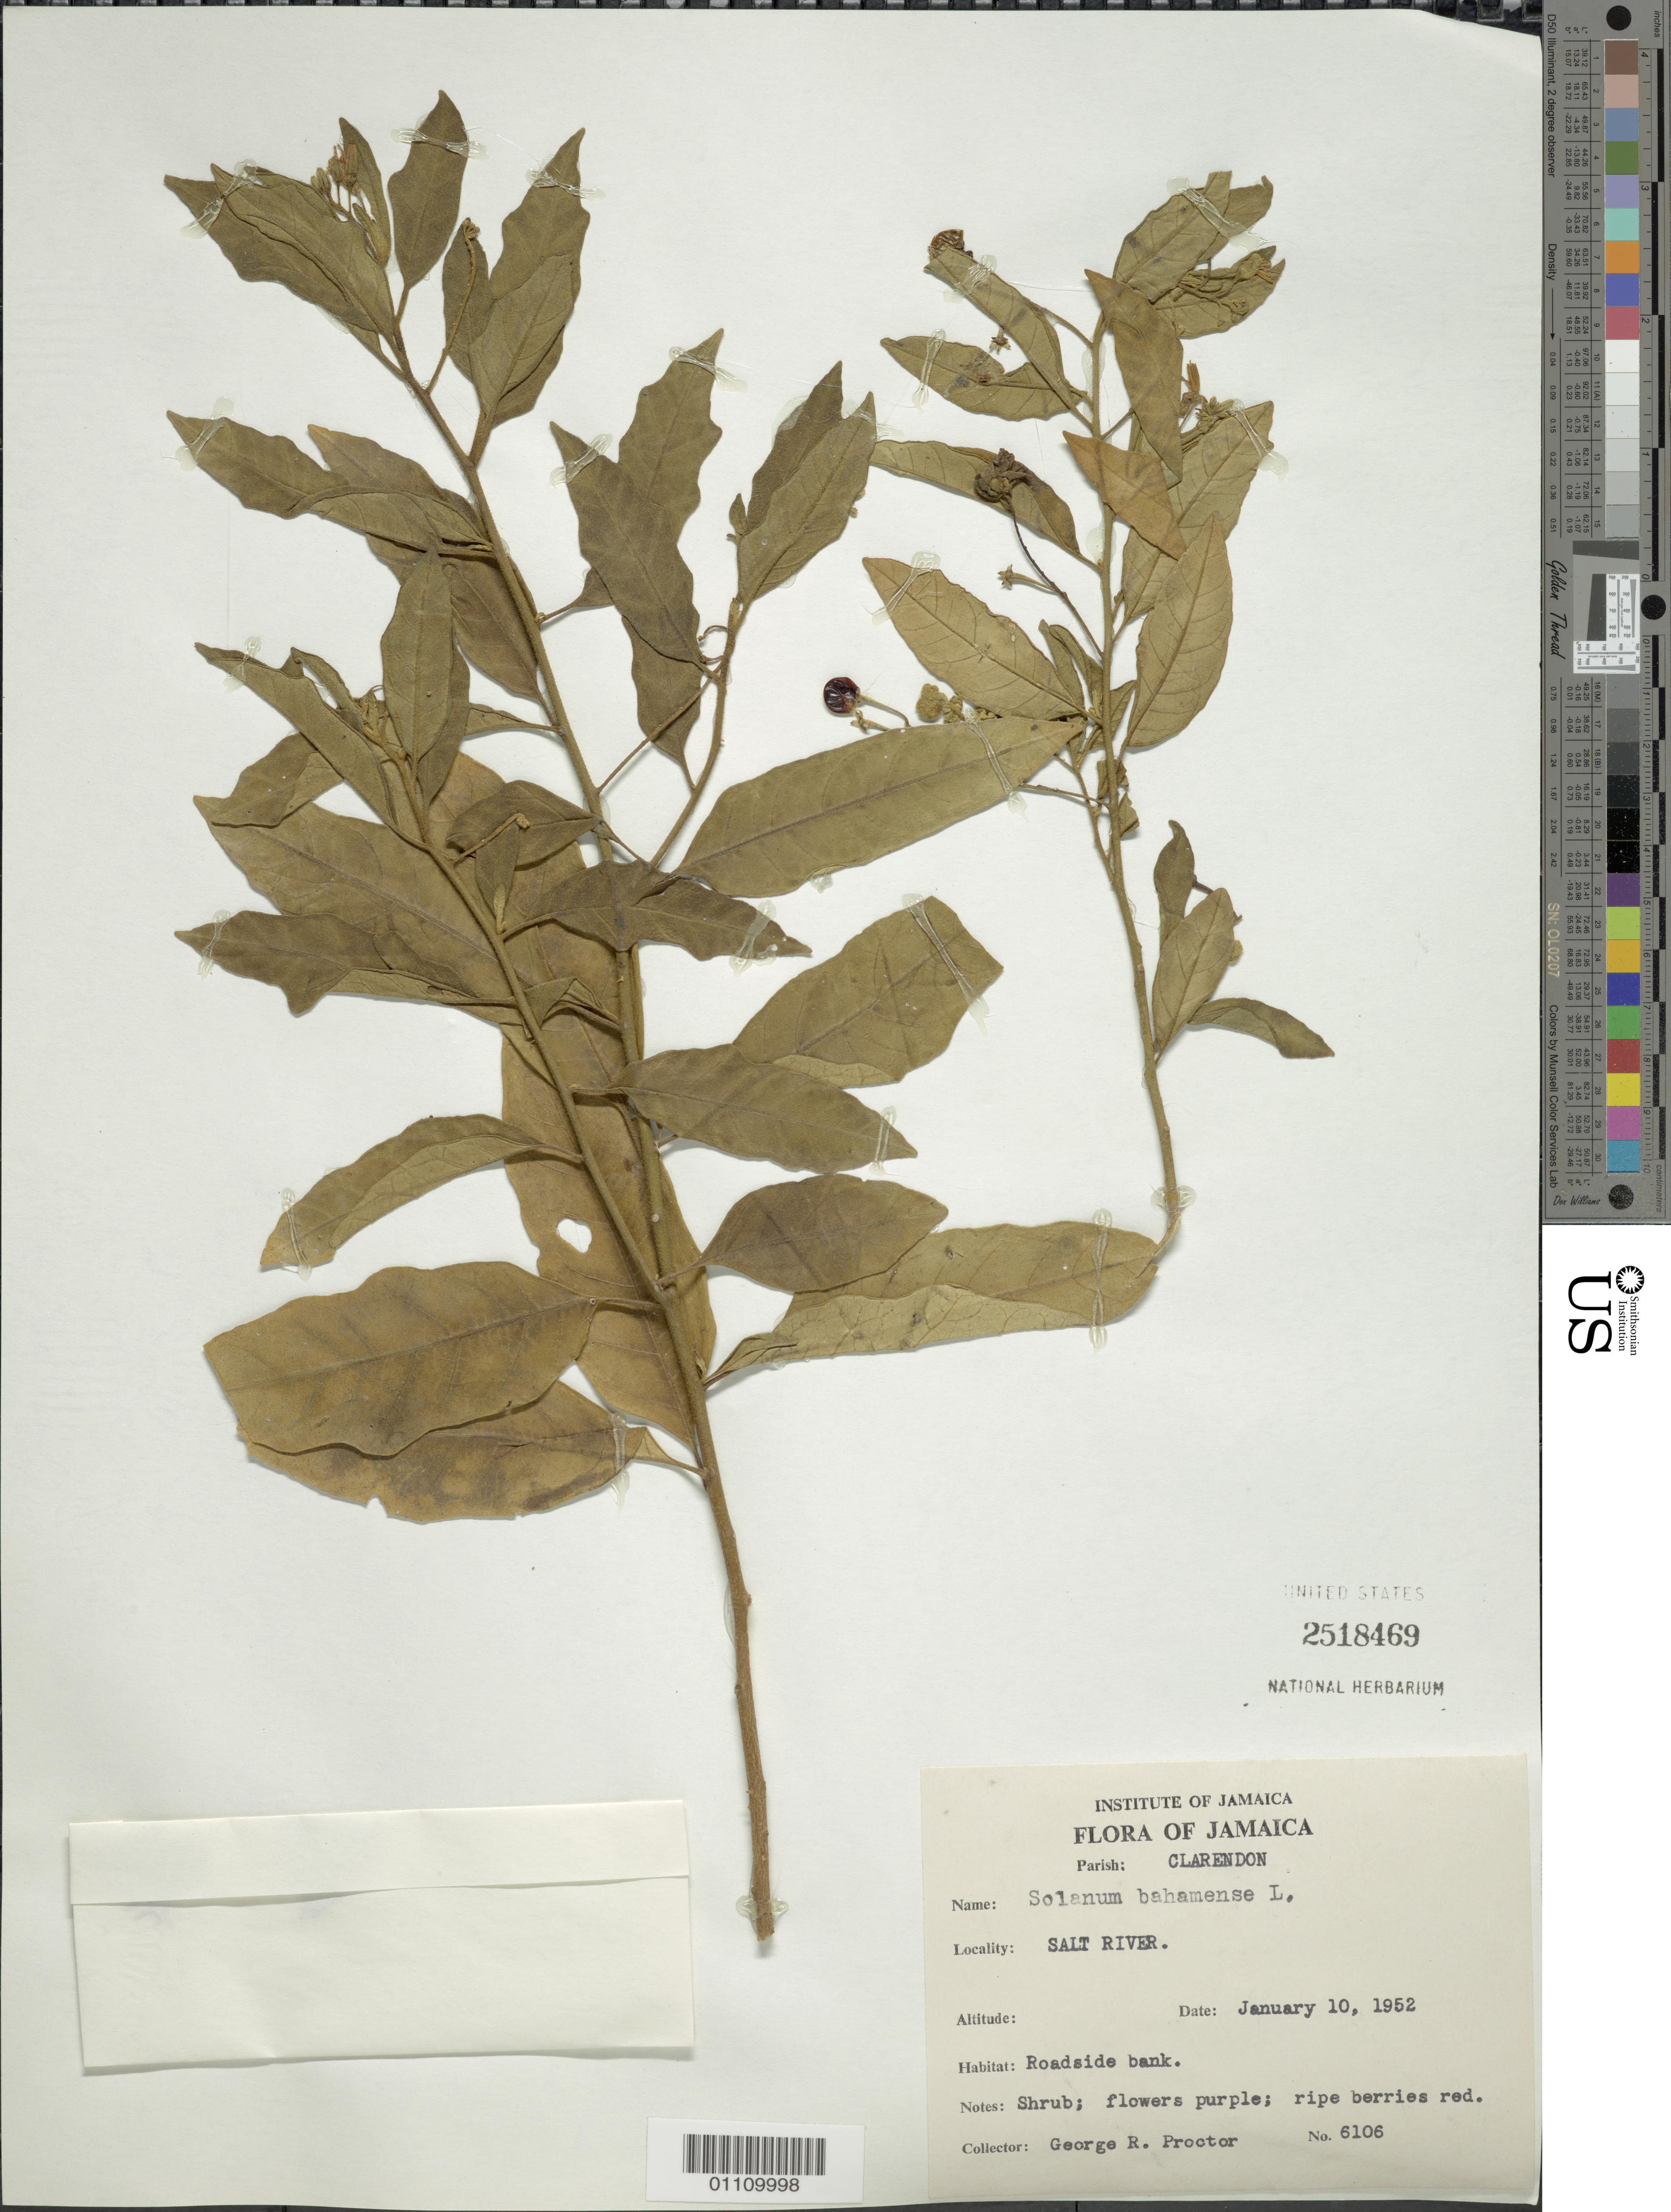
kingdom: Plantae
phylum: Tracheophyta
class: Magnoliopsida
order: Solanales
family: Solanaceae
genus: Solanum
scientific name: Solanum bahamense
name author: L.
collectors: G. R. Proctor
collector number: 6106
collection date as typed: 10 Jan 1952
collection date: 1952-01-10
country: Jamaica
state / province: Clarendon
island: Jamaica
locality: Salt River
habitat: Roadside bank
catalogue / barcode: US 2518469